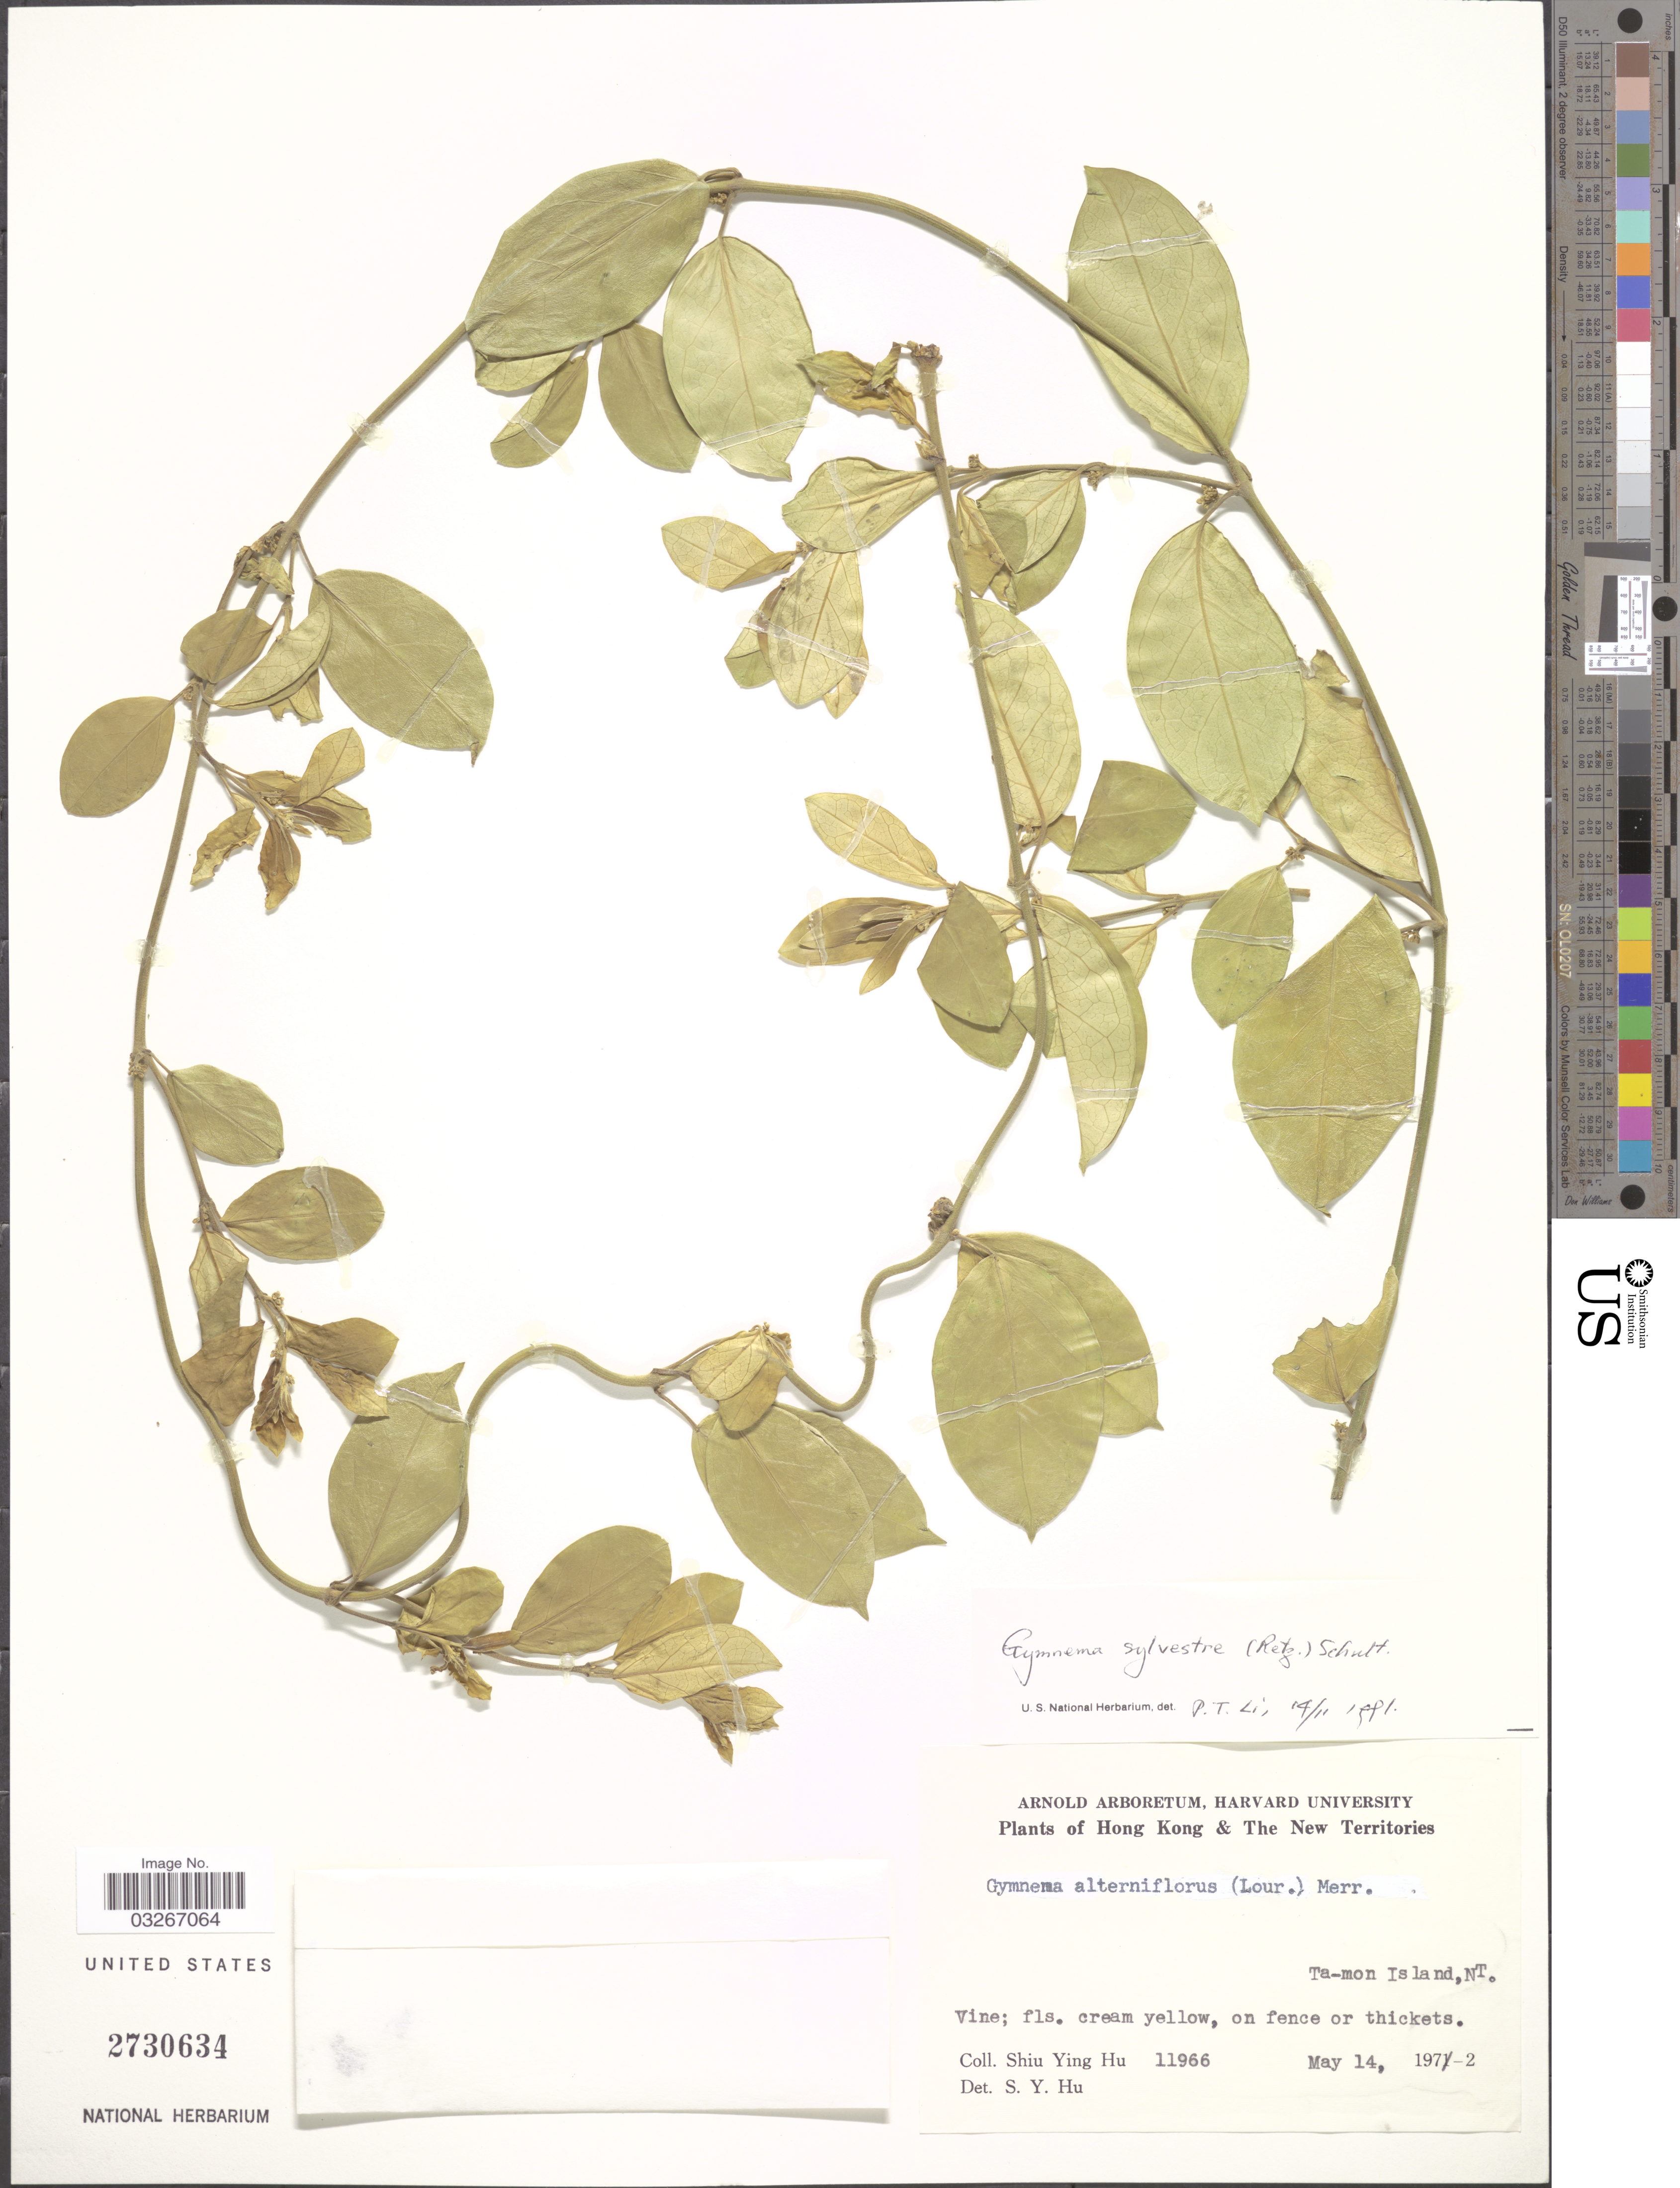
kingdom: Plantae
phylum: Tracheophyta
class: Magnoliopsida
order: Gentianales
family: Apocynaceae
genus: Gymnema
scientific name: Gymnema sylvestre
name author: (Retz.) R. Br. ex Schult. in Roem. & Schult.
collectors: S. Y. Hu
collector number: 11966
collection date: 1972-05-14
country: China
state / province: Hong Kong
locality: Hong Kong & The New Territories. Ta-mon Island, NT.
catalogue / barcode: US 2730634